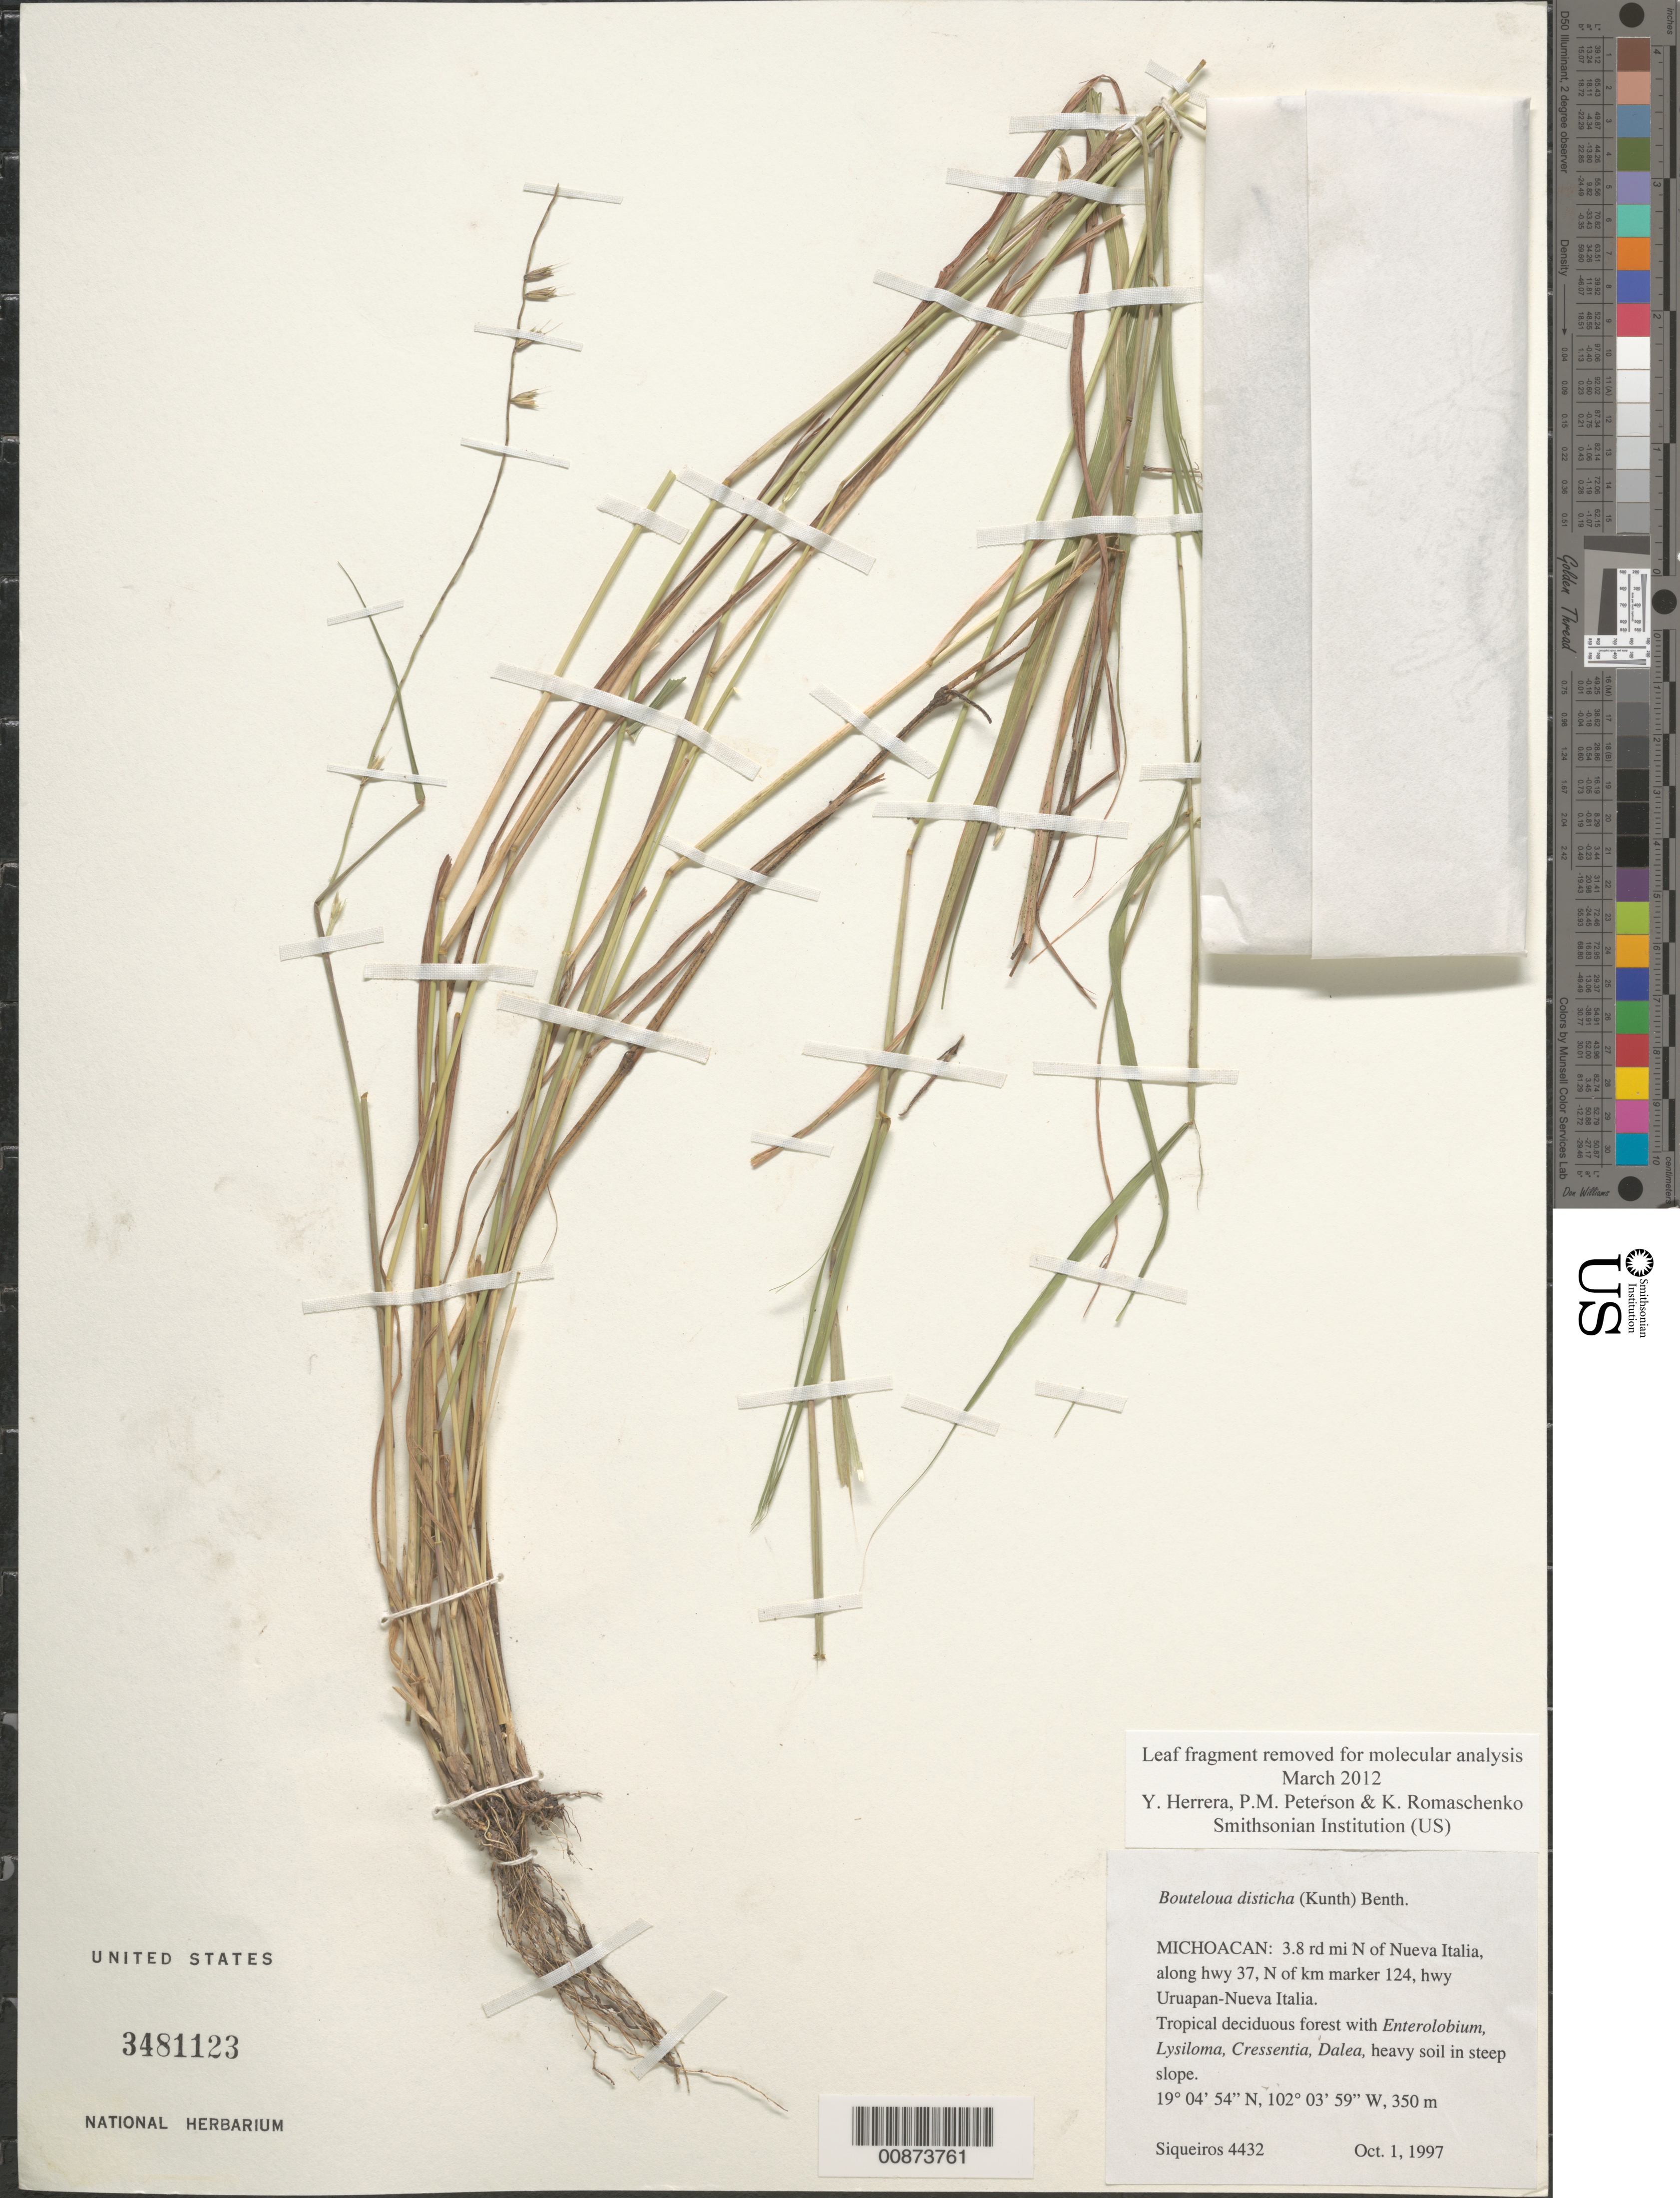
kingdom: Plantae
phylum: Tracheophyta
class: Liliopsida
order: Poales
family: Poaceae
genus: Bouteloua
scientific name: Bouteloua disticha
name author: (Kunth) Benth.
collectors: M. E. Siqueiros Delgado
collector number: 4432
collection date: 1997-10-01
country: Mexico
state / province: Michoacán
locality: N of Nueva Italia, hwy Uruapan-Nueva Italia.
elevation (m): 350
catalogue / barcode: US 3481123